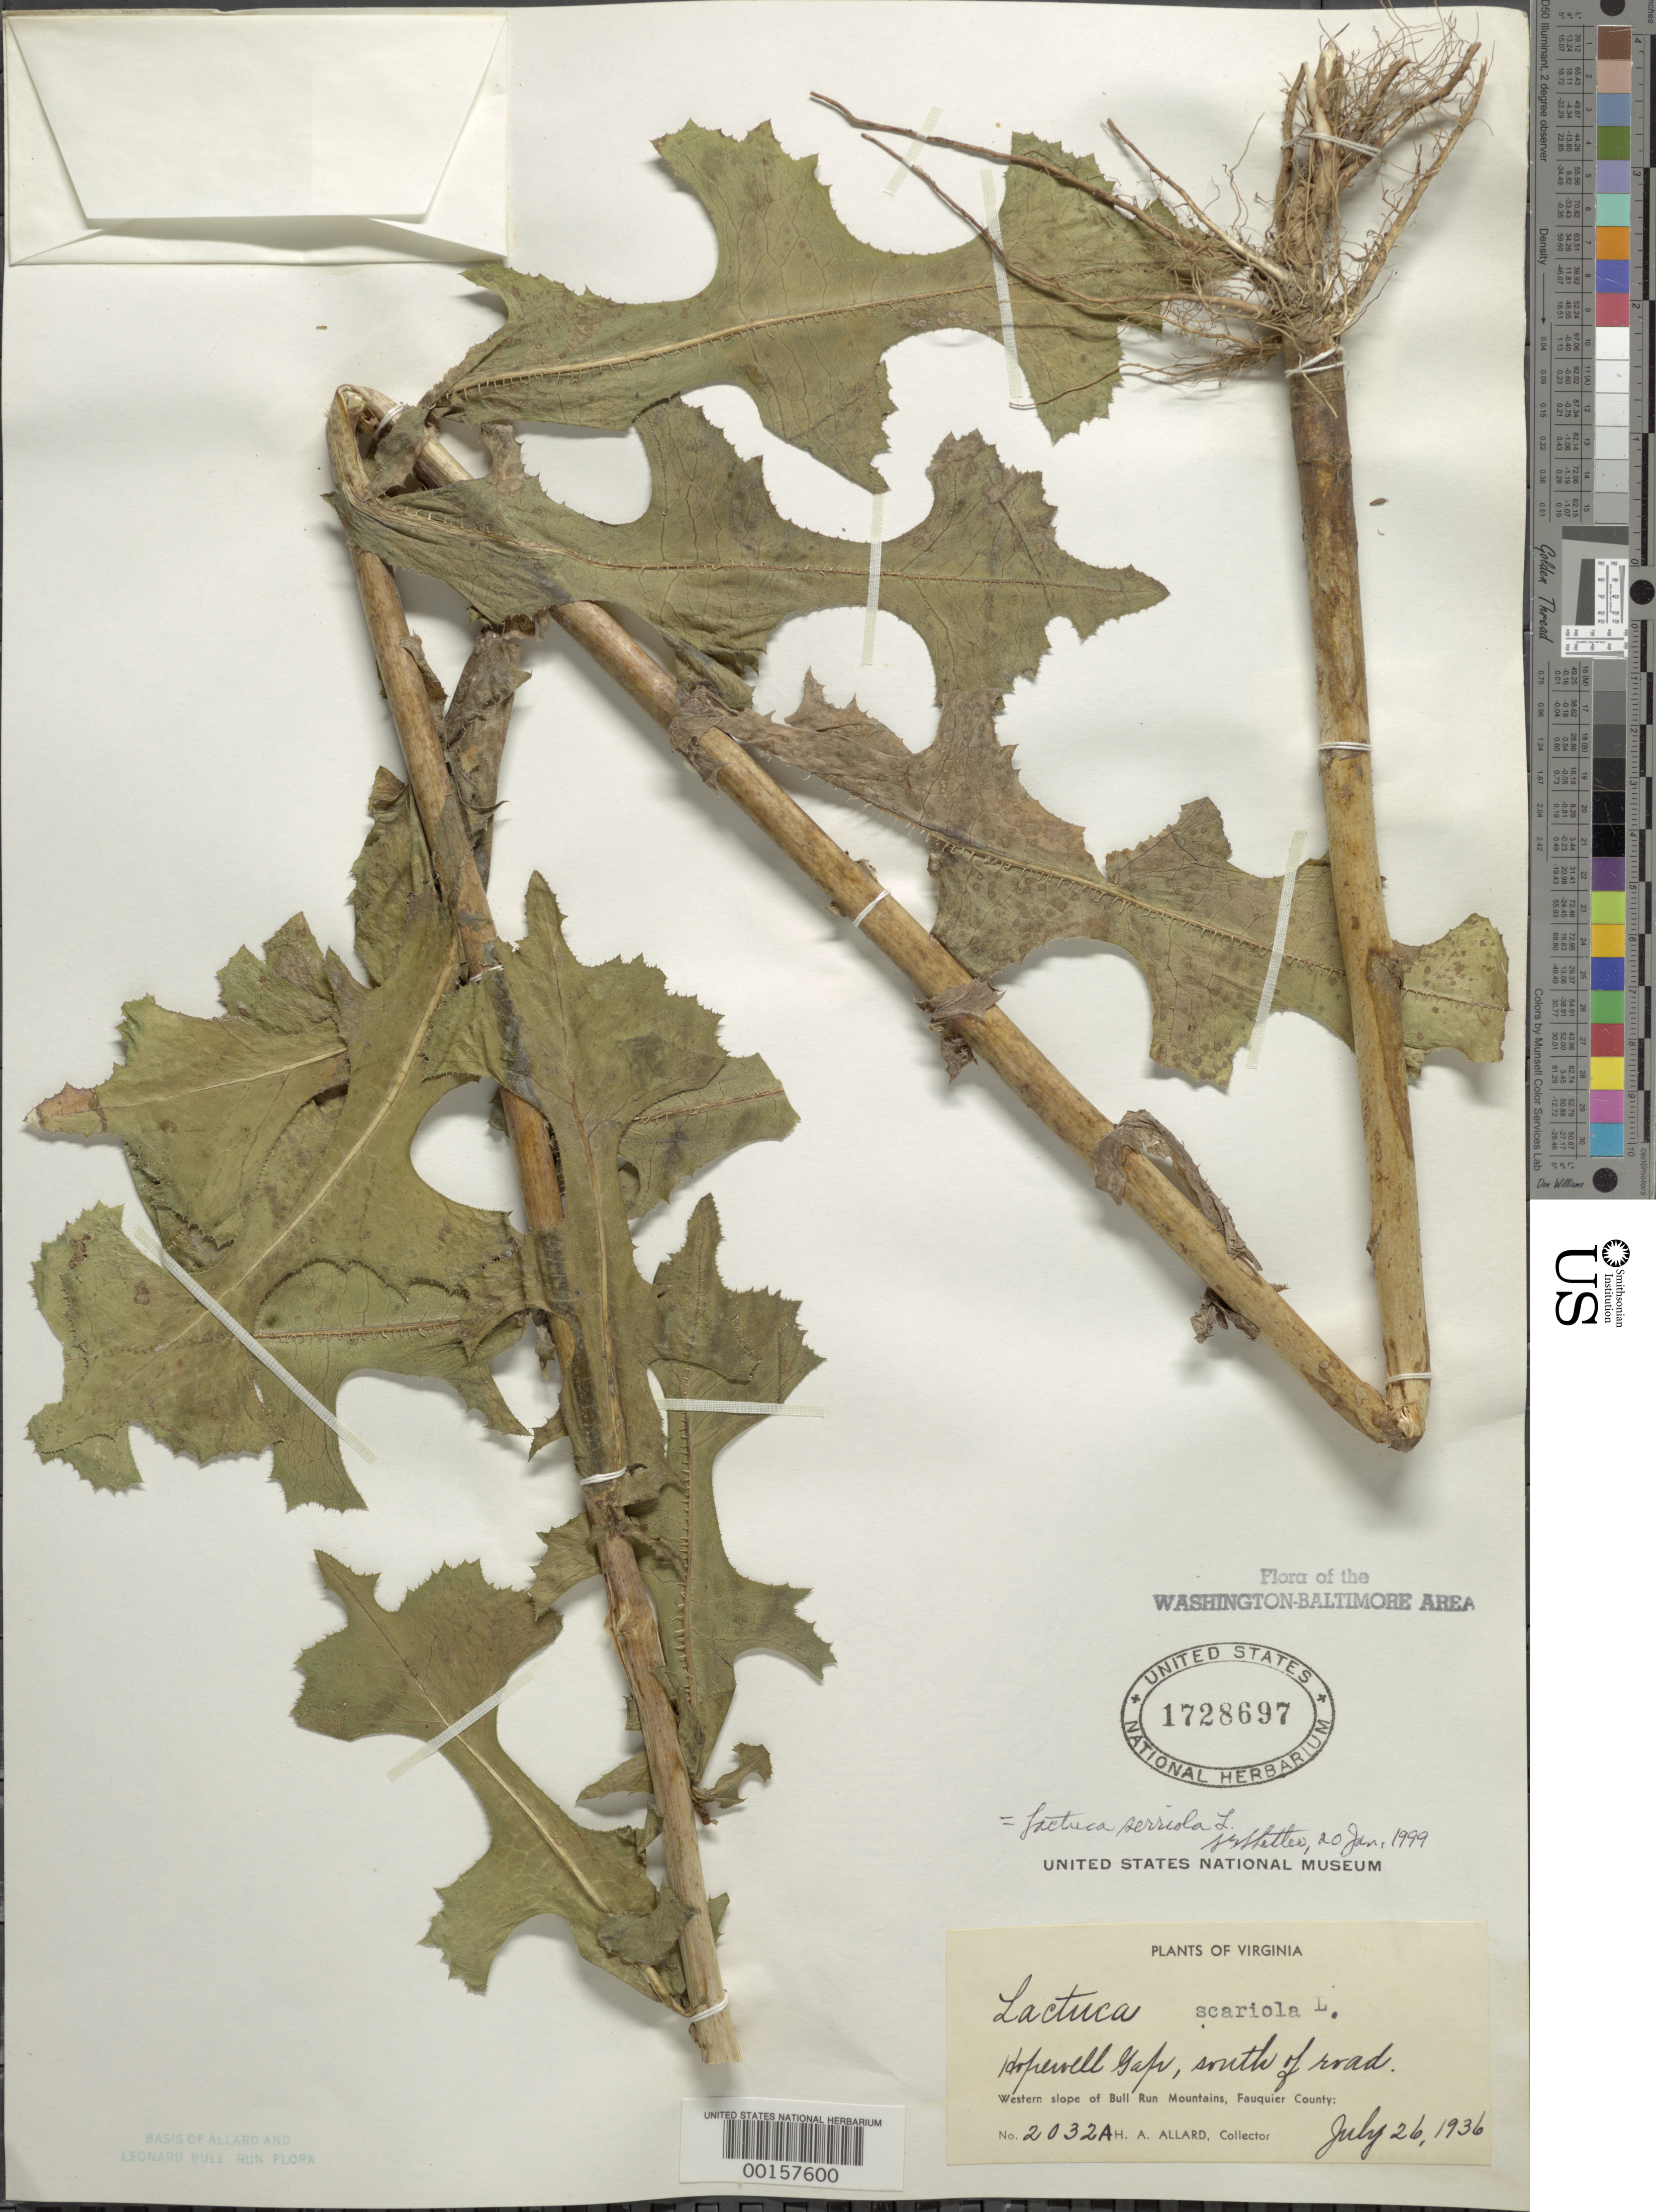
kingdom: Plantae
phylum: Tracheophyta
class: Magnoliopsida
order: Asterales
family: Asteraceae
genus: Lactuca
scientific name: Lactuca serriola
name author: L.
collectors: H. A. Allard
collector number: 2032A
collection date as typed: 26 Jul 1936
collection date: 1936-07-26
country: United States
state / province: Virginia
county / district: Fauquier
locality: Hopewell Gap Bull Run Mts.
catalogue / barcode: US 1728697